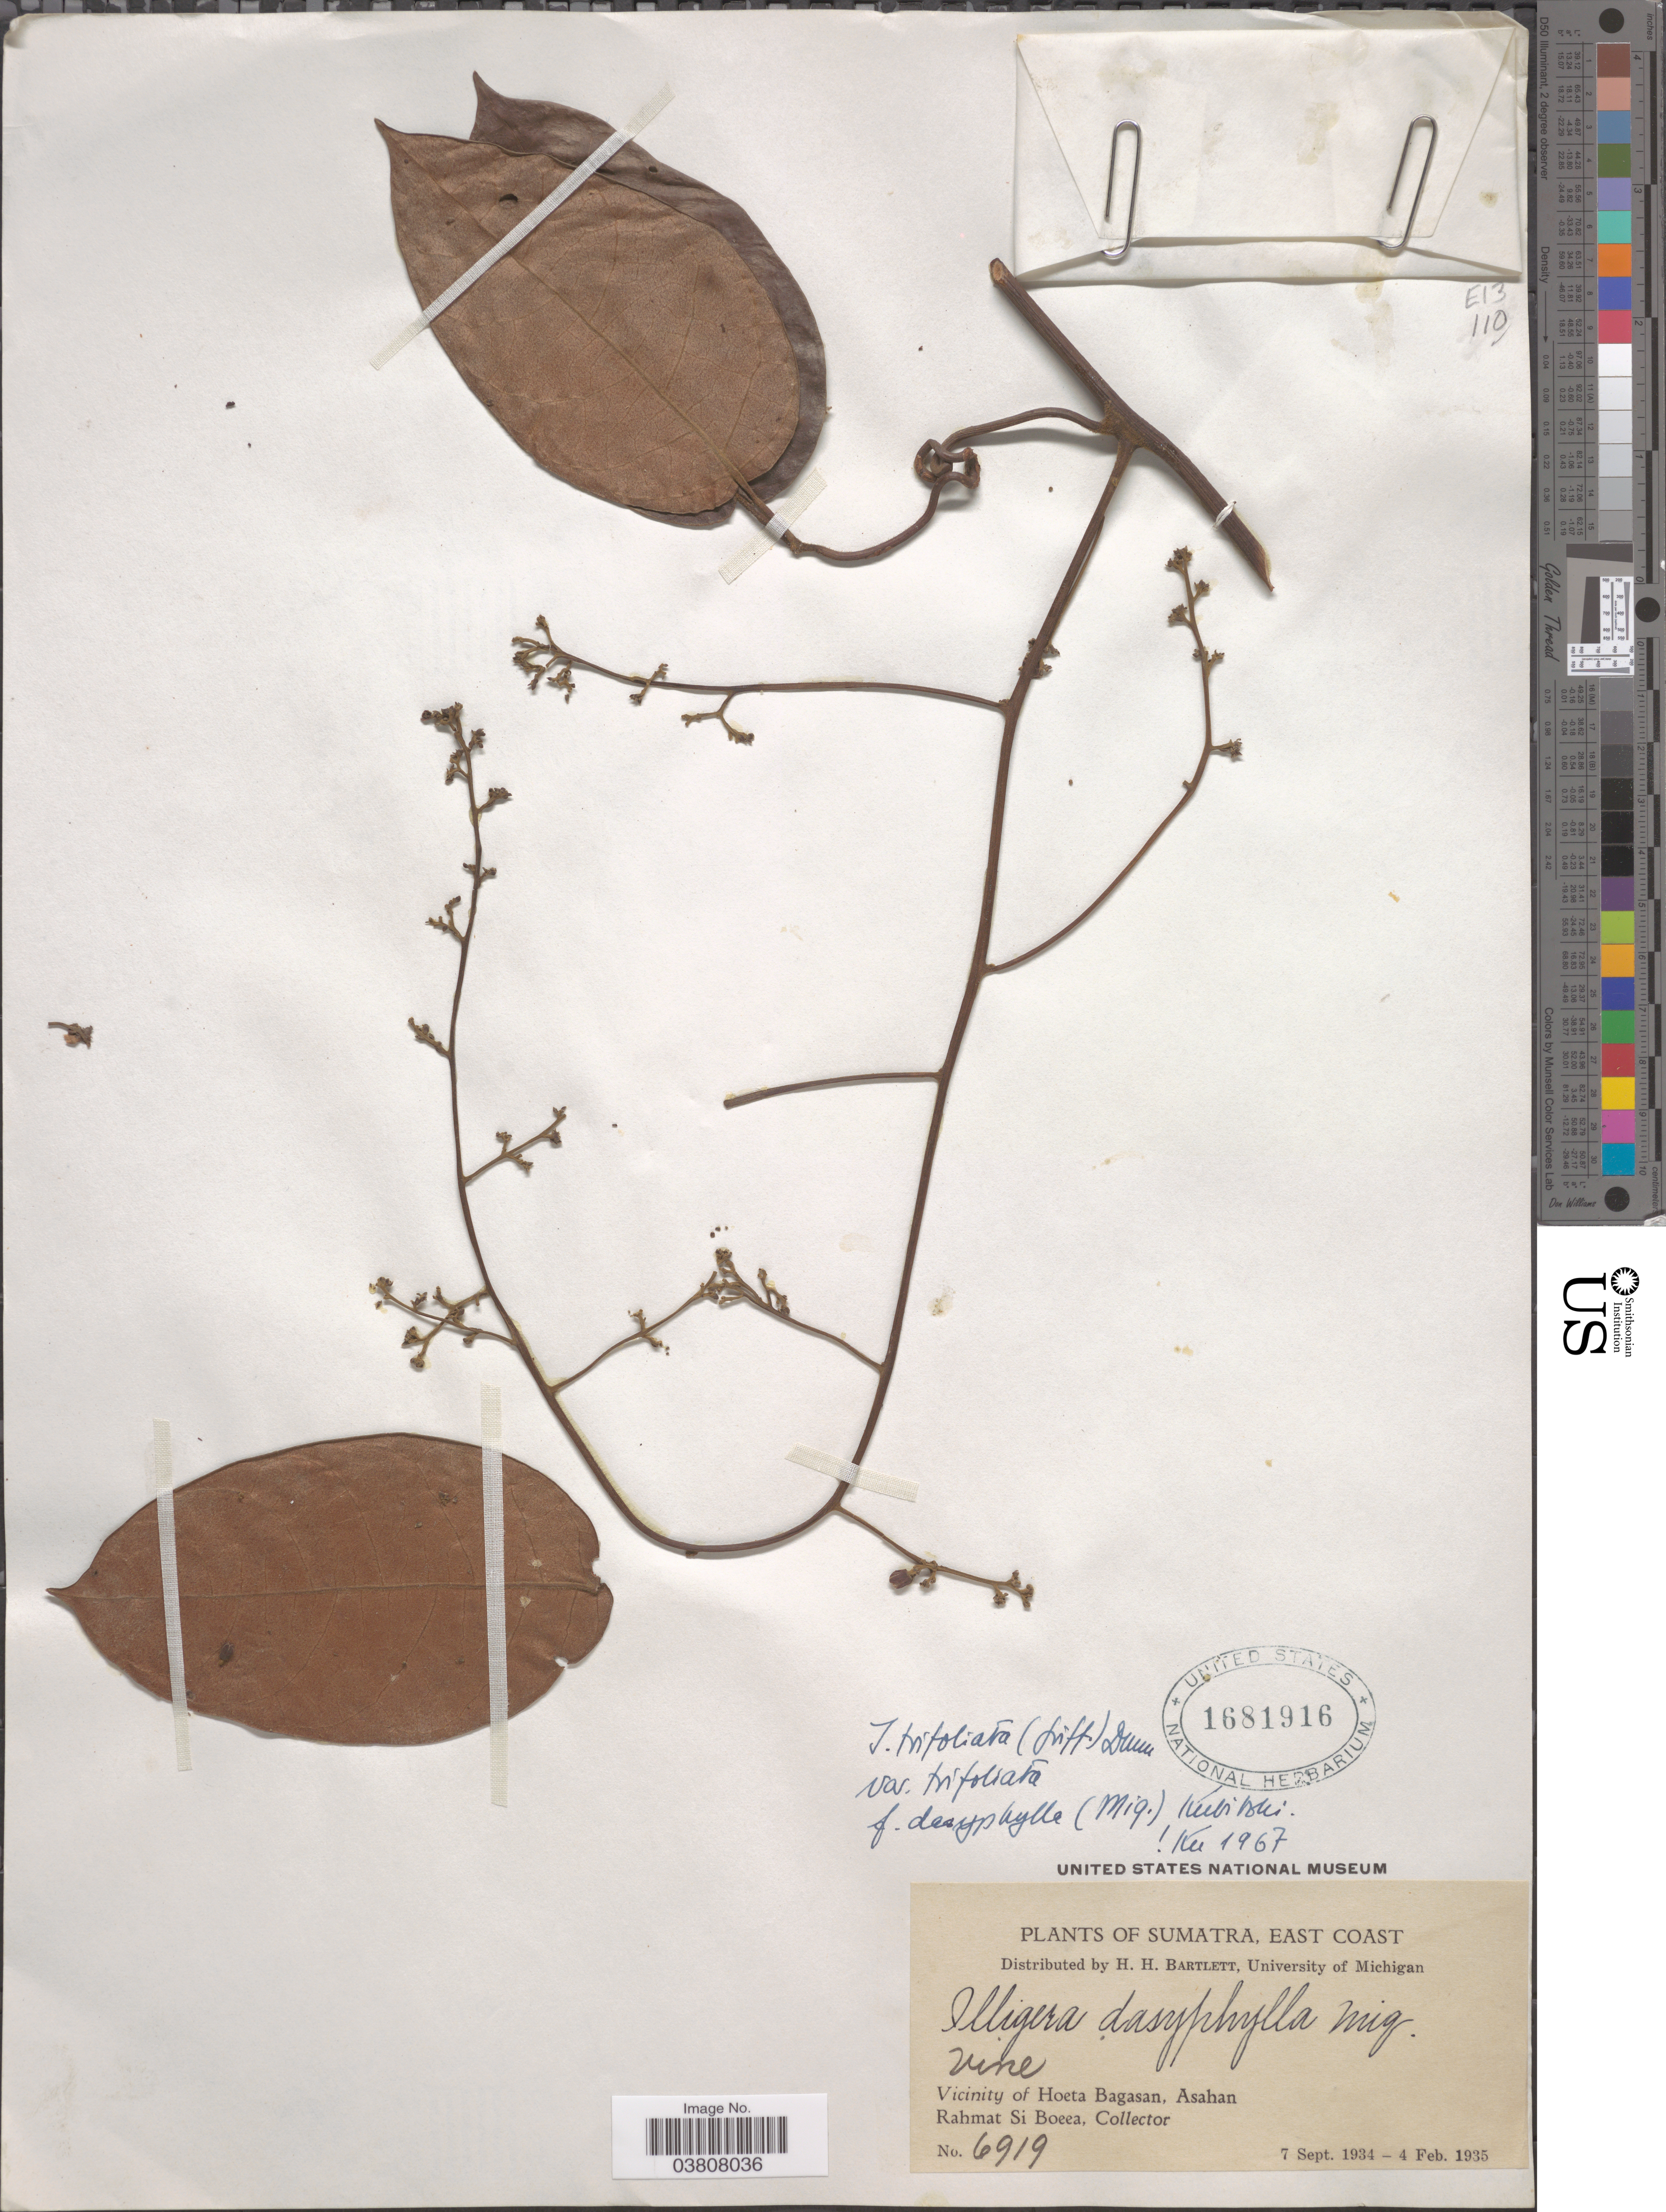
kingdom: Plantae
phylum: Tracheophyta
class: Magnoliopsida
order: Laurales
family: Hernandiaceae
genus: Illigera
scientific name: Illigera trifoliata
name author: Dunn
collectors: Rahmat Si Boeea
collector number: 6919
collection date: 1934-09-07/1935-02-04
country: Indonesia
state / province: Sumatra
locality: East Coast. Vicinity of Hoeta Bagasan, Asahan.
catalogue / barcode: US 1681916